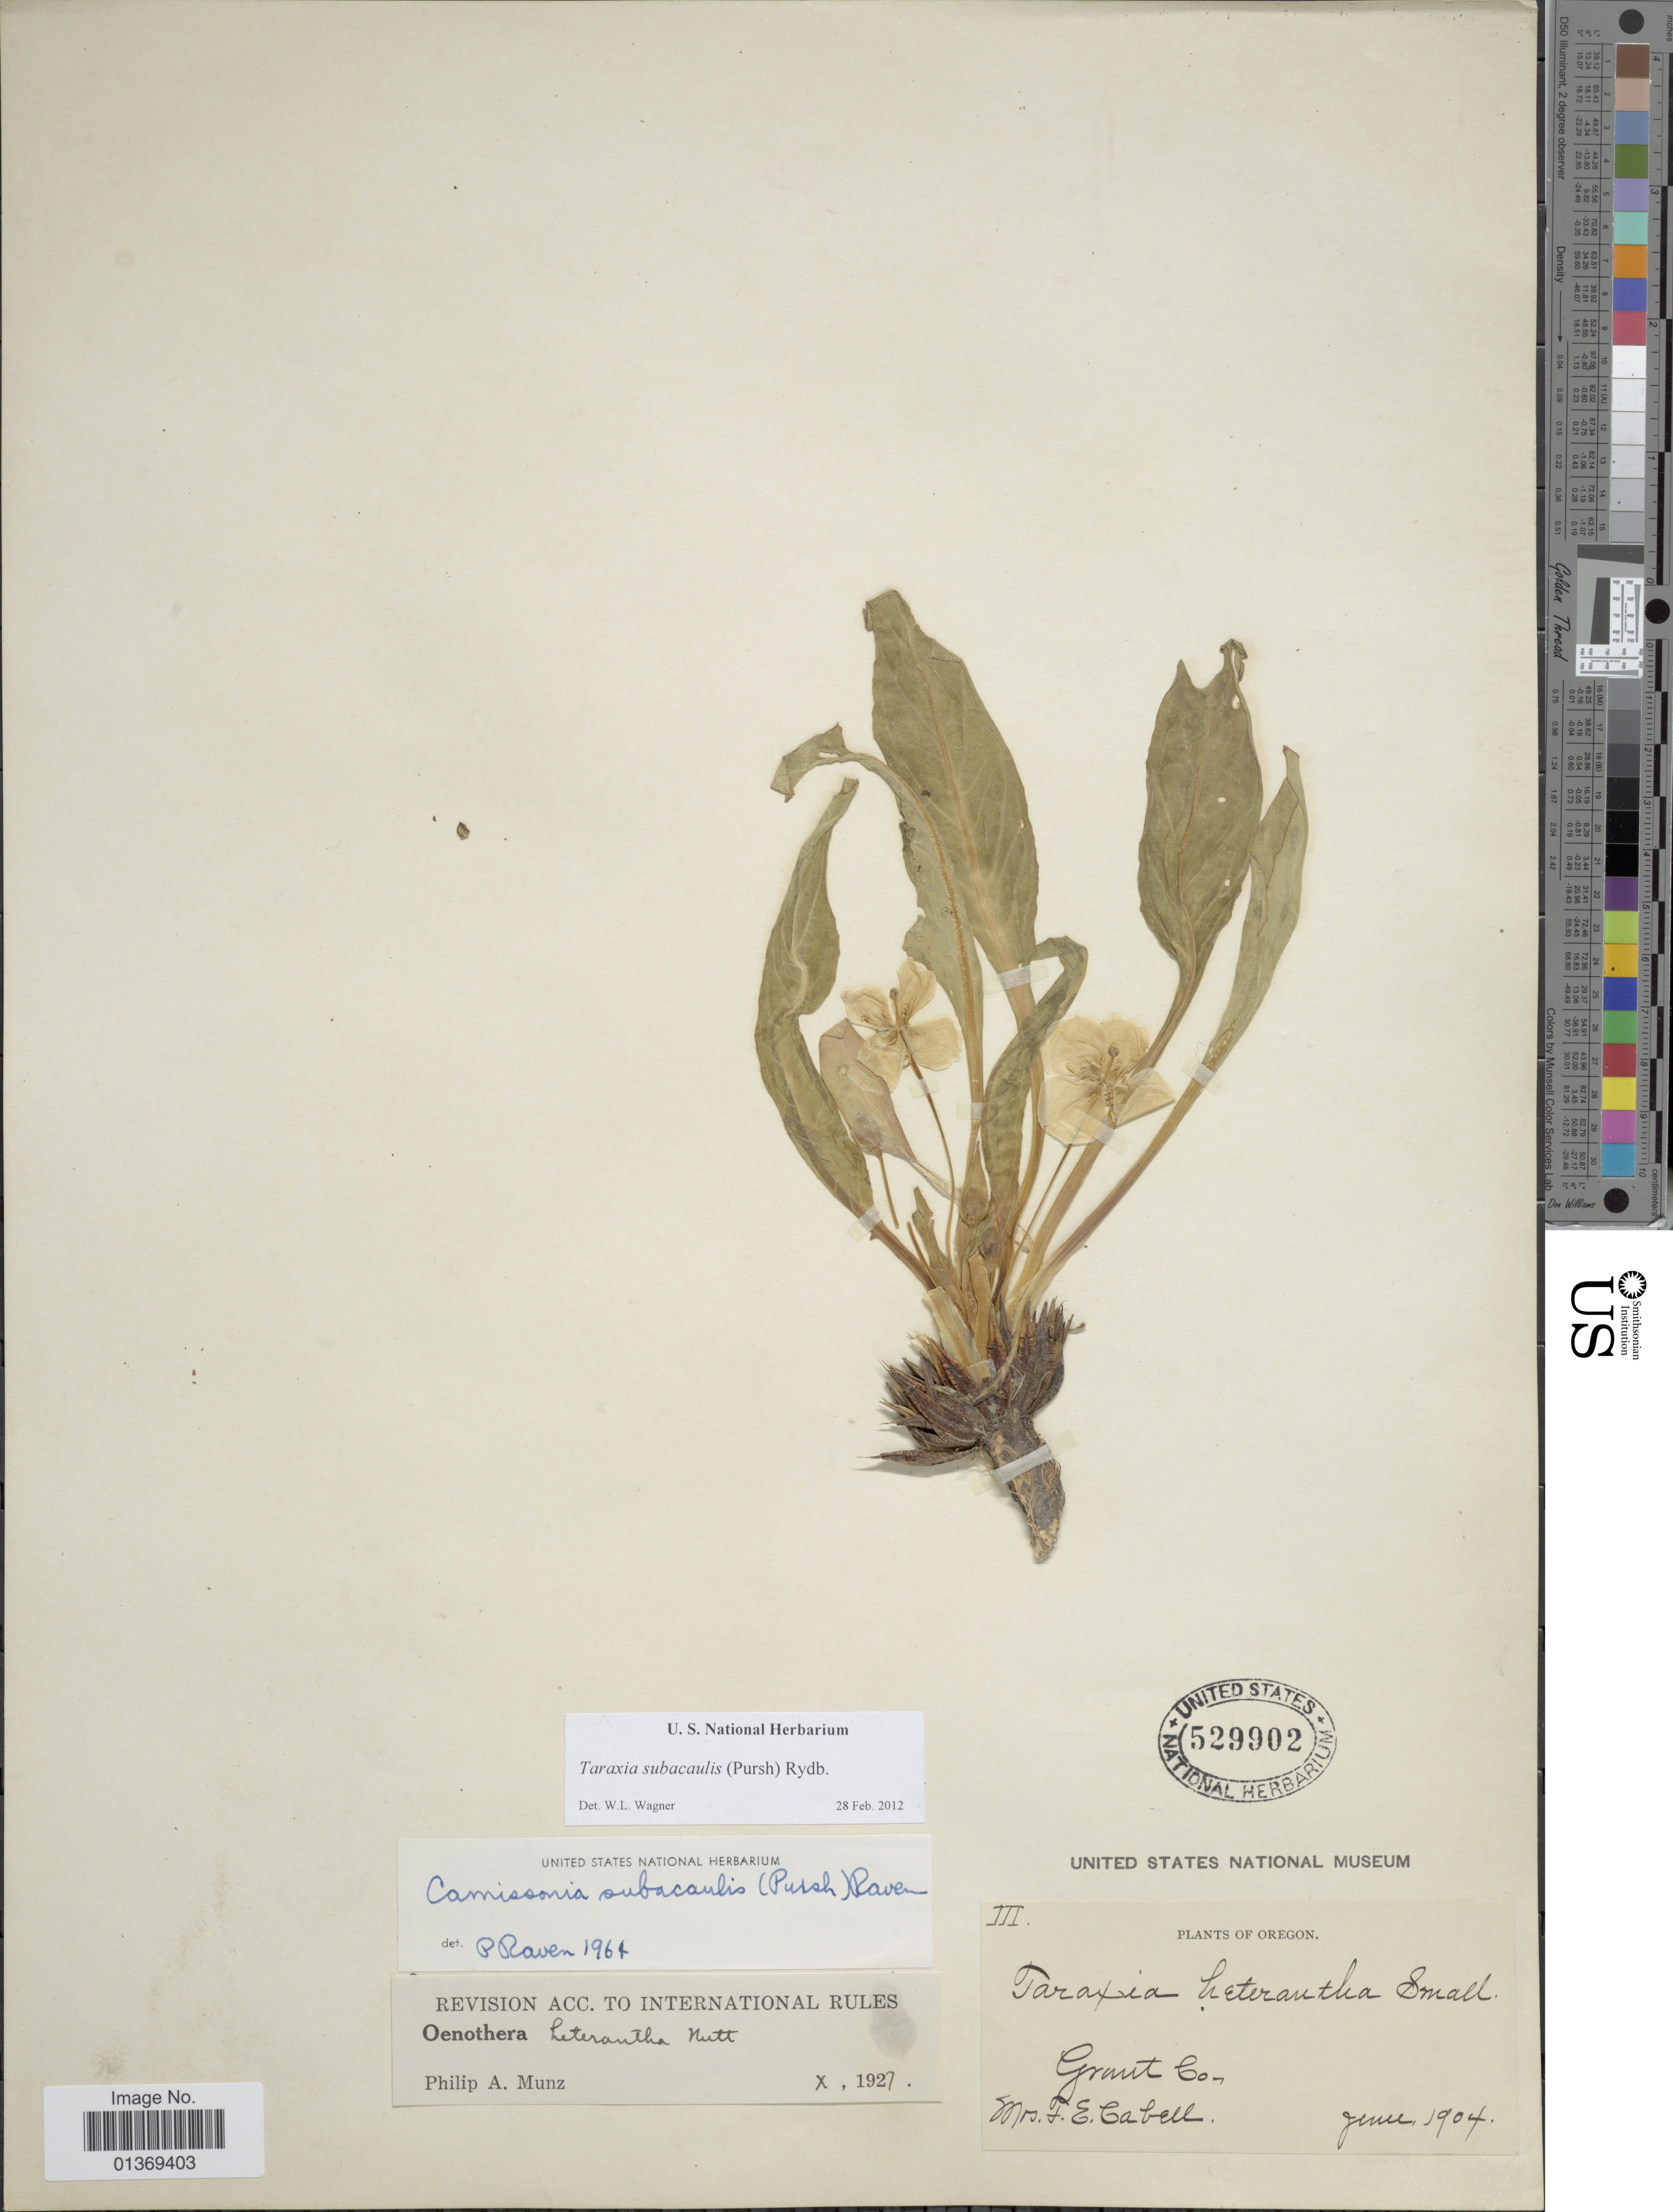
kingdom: Plantae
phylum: Tracheophyta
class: Magnoliopsida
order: Myrtales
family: Onagraceae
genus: Taraxia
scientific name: Taraxia subacaulis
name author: (Pursh) Rydb.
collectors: F. Cabell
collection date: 1904-06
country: United States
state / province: Oregon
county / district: Grant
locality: Grant Co.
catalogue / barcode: US 529902